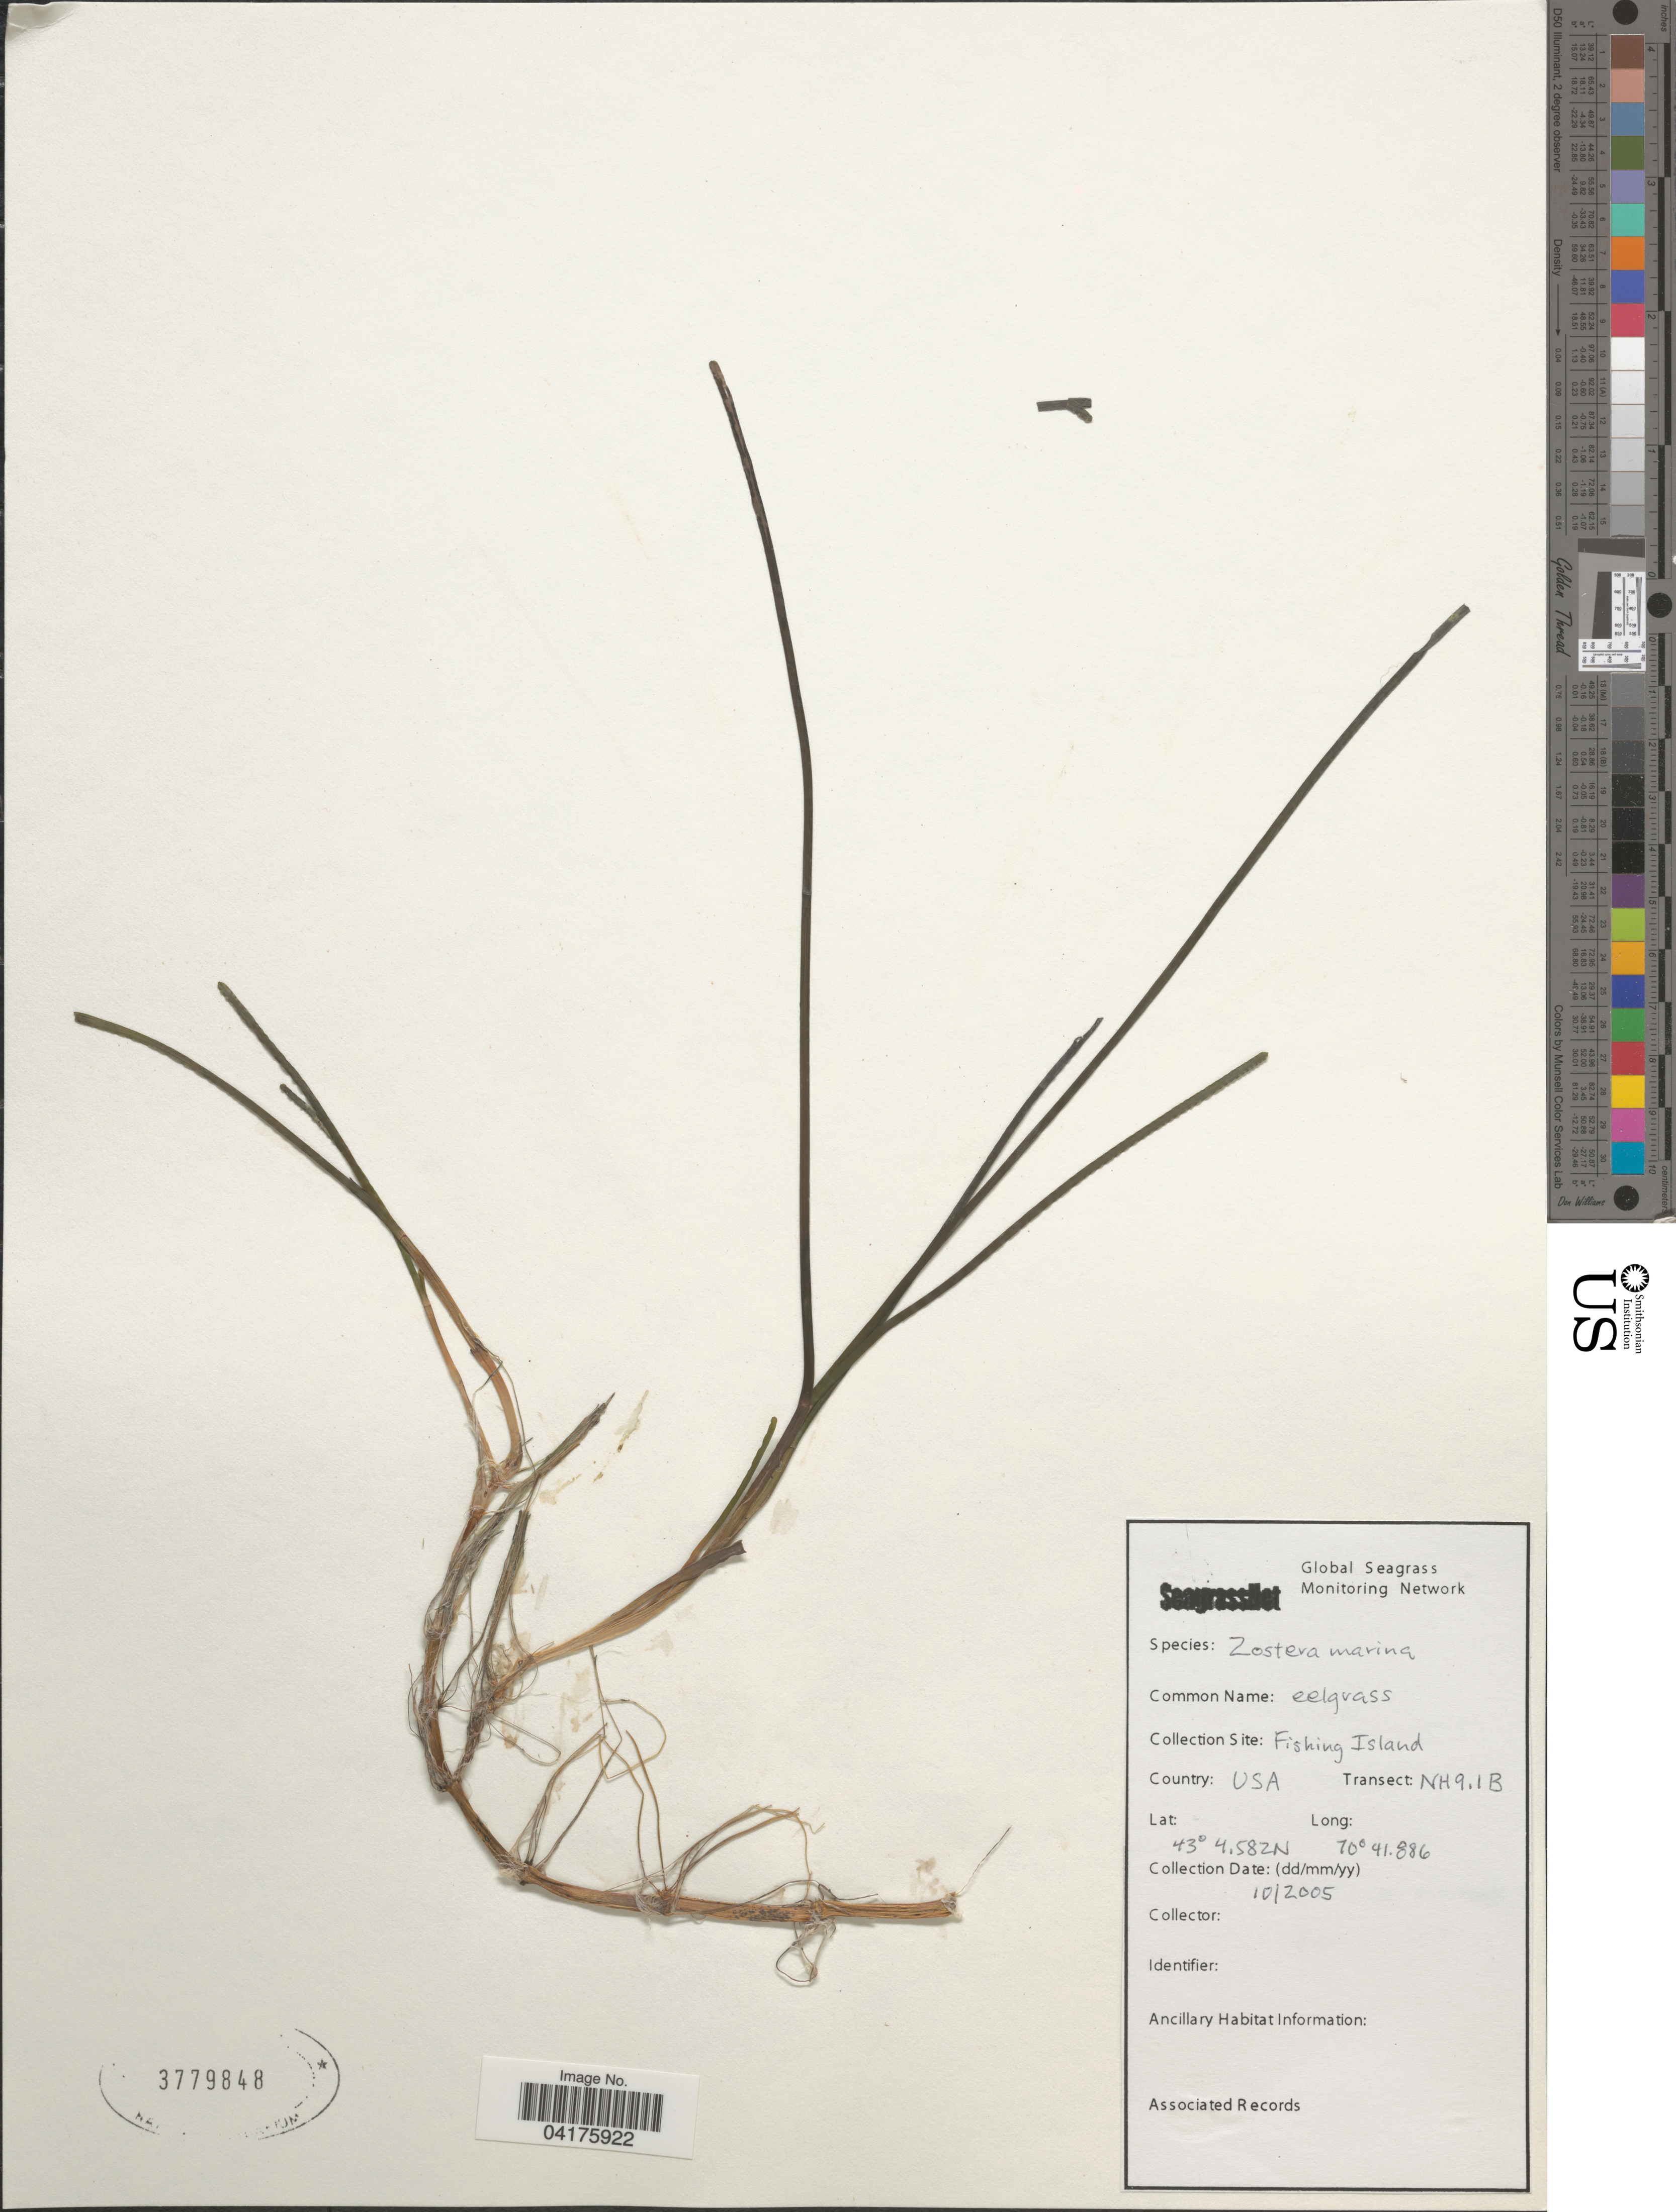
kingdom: Plantae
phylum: Tracheophyta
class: Liliopsida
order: Alismatales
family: Zosteraceae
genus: Zostera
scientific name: Zostera marina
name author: L.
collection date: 2005-10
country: United States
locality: Fishing Island. Transect: NH9.1B.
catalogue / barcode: US 3779848